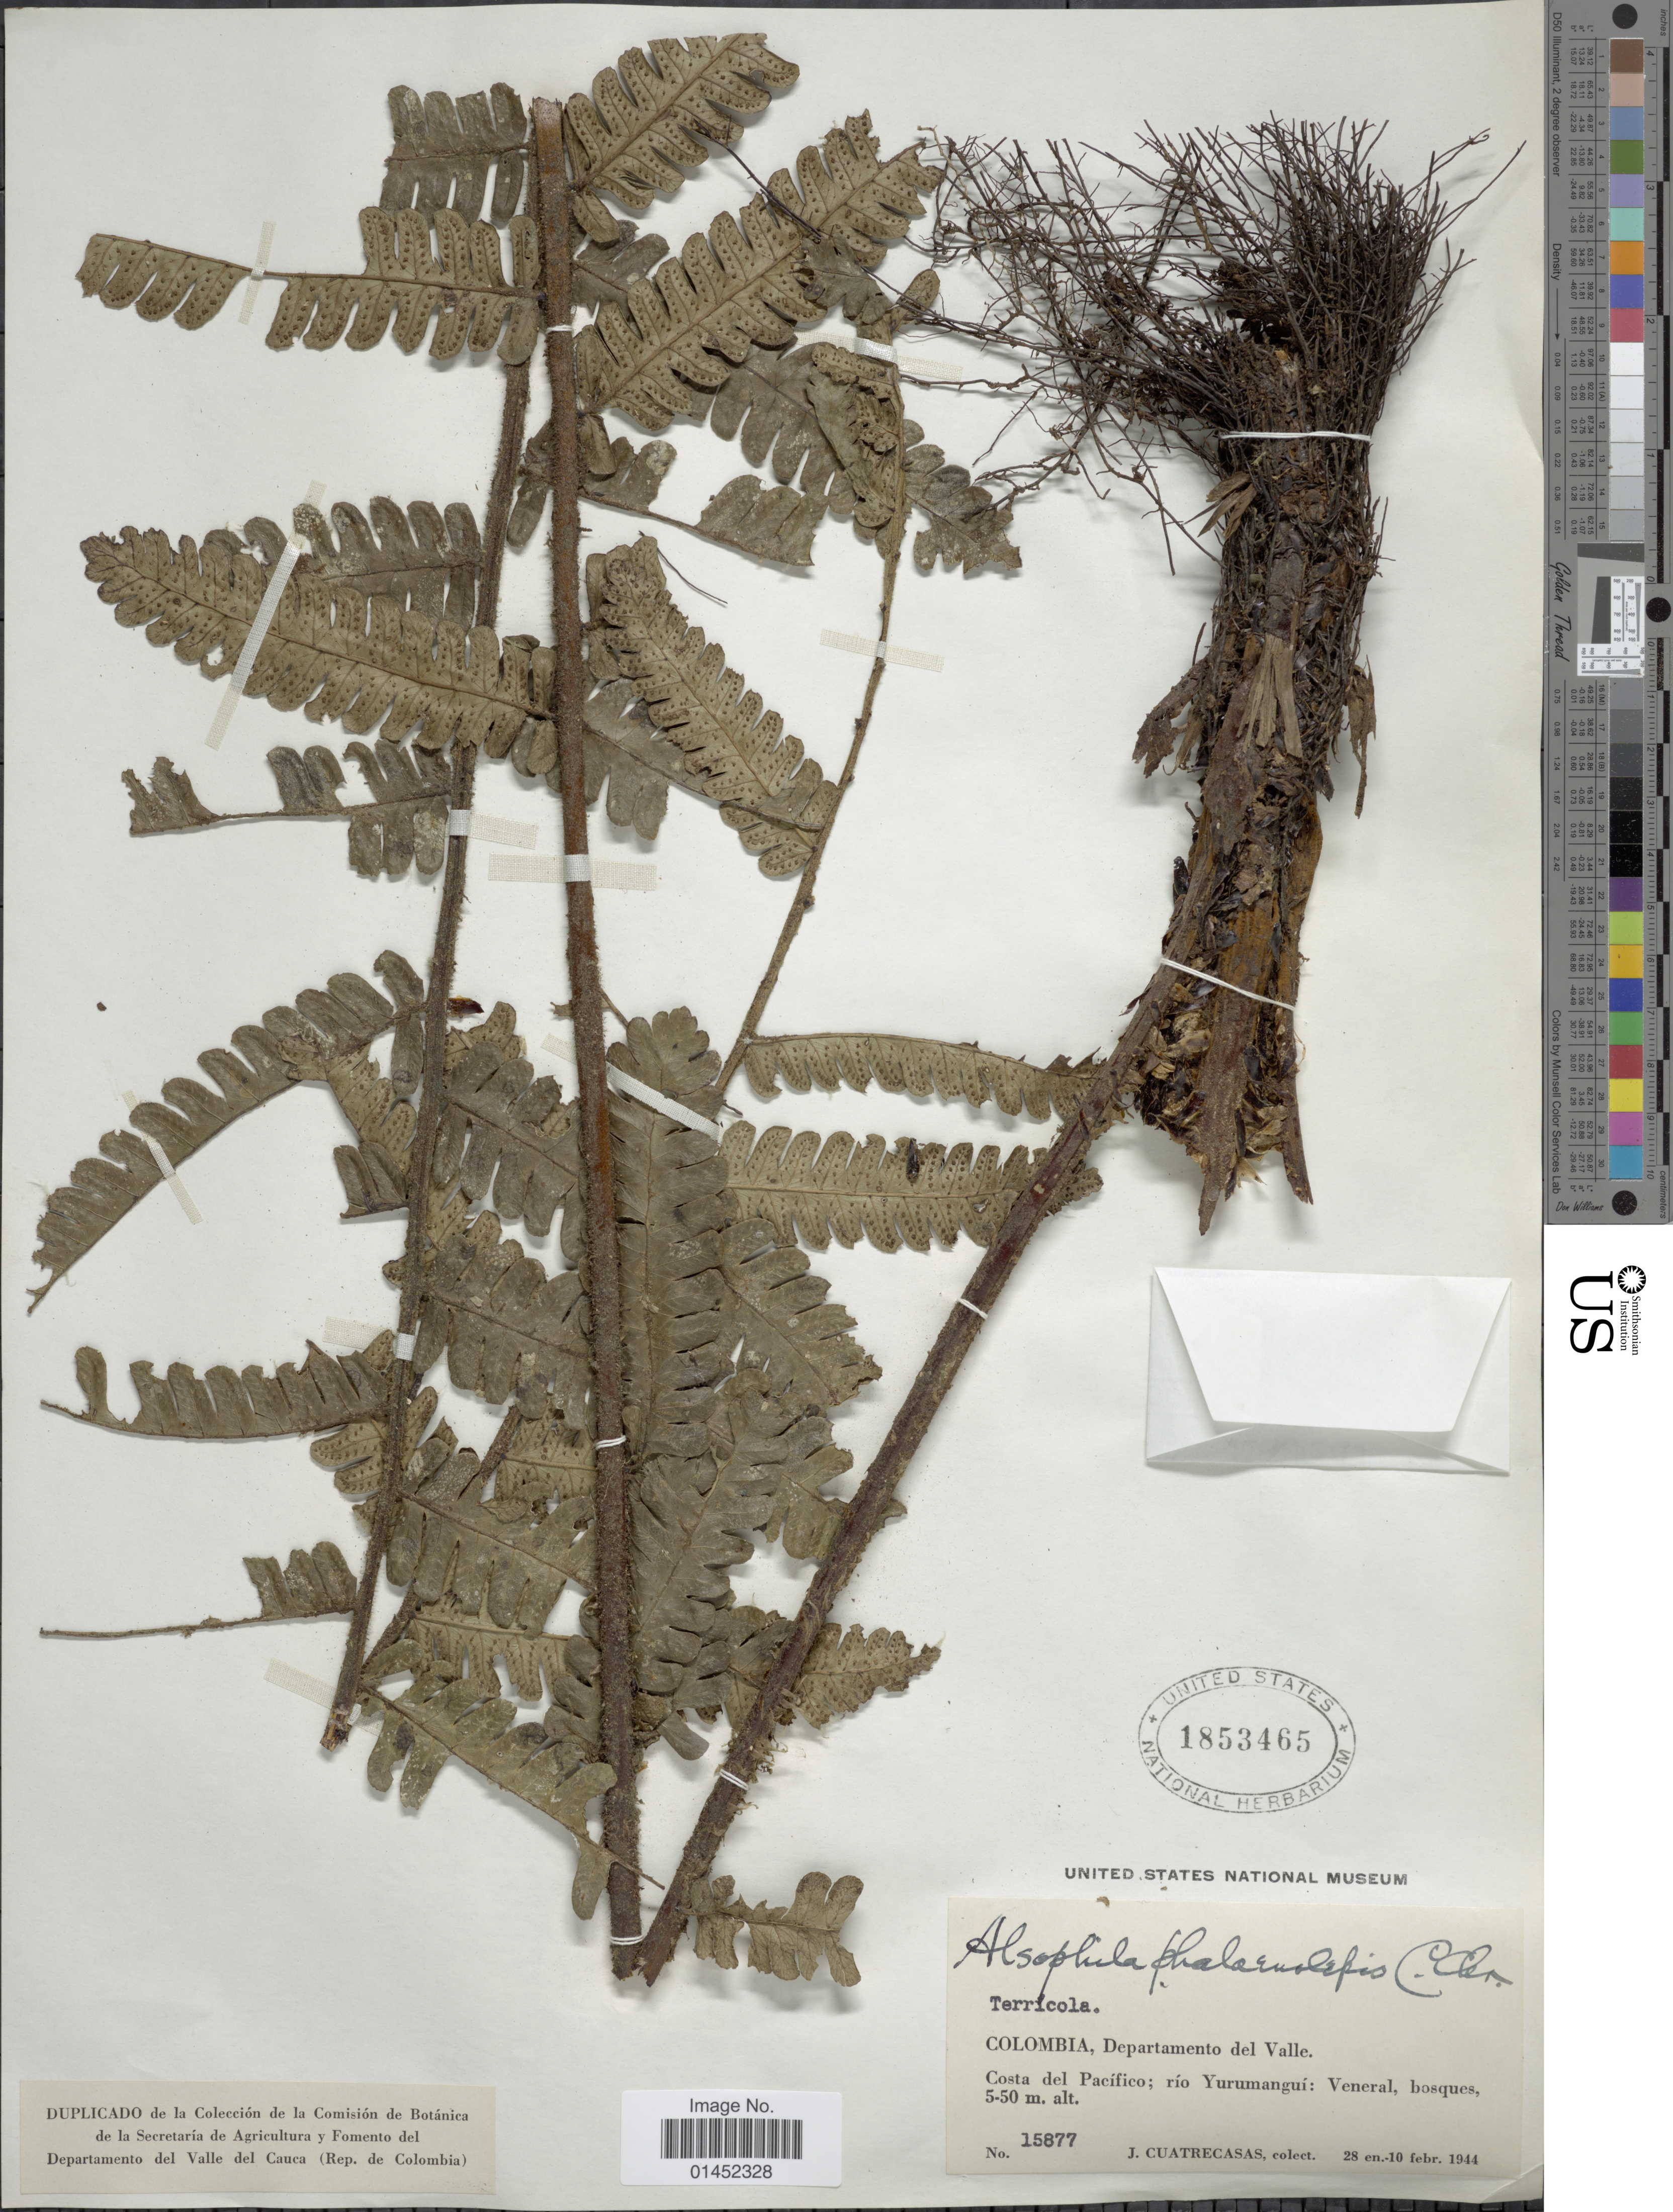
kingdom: Plantae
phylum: Tracheophyta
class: Polypodiopsida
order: Cyatheales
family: Cyatheaceae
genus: Cyathea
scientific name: Cyathea phalaenolepis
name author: (C. Chr.) Domin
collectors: J. Cuatrecasas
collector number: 15877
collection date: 1944-01-28/1944-02-10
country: Colombia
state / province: Valle del Cauca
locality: Departamento del Valle. Costa del Pacifico; río Yurumanguí: Veneral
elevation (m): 5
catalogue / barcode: US 1853465